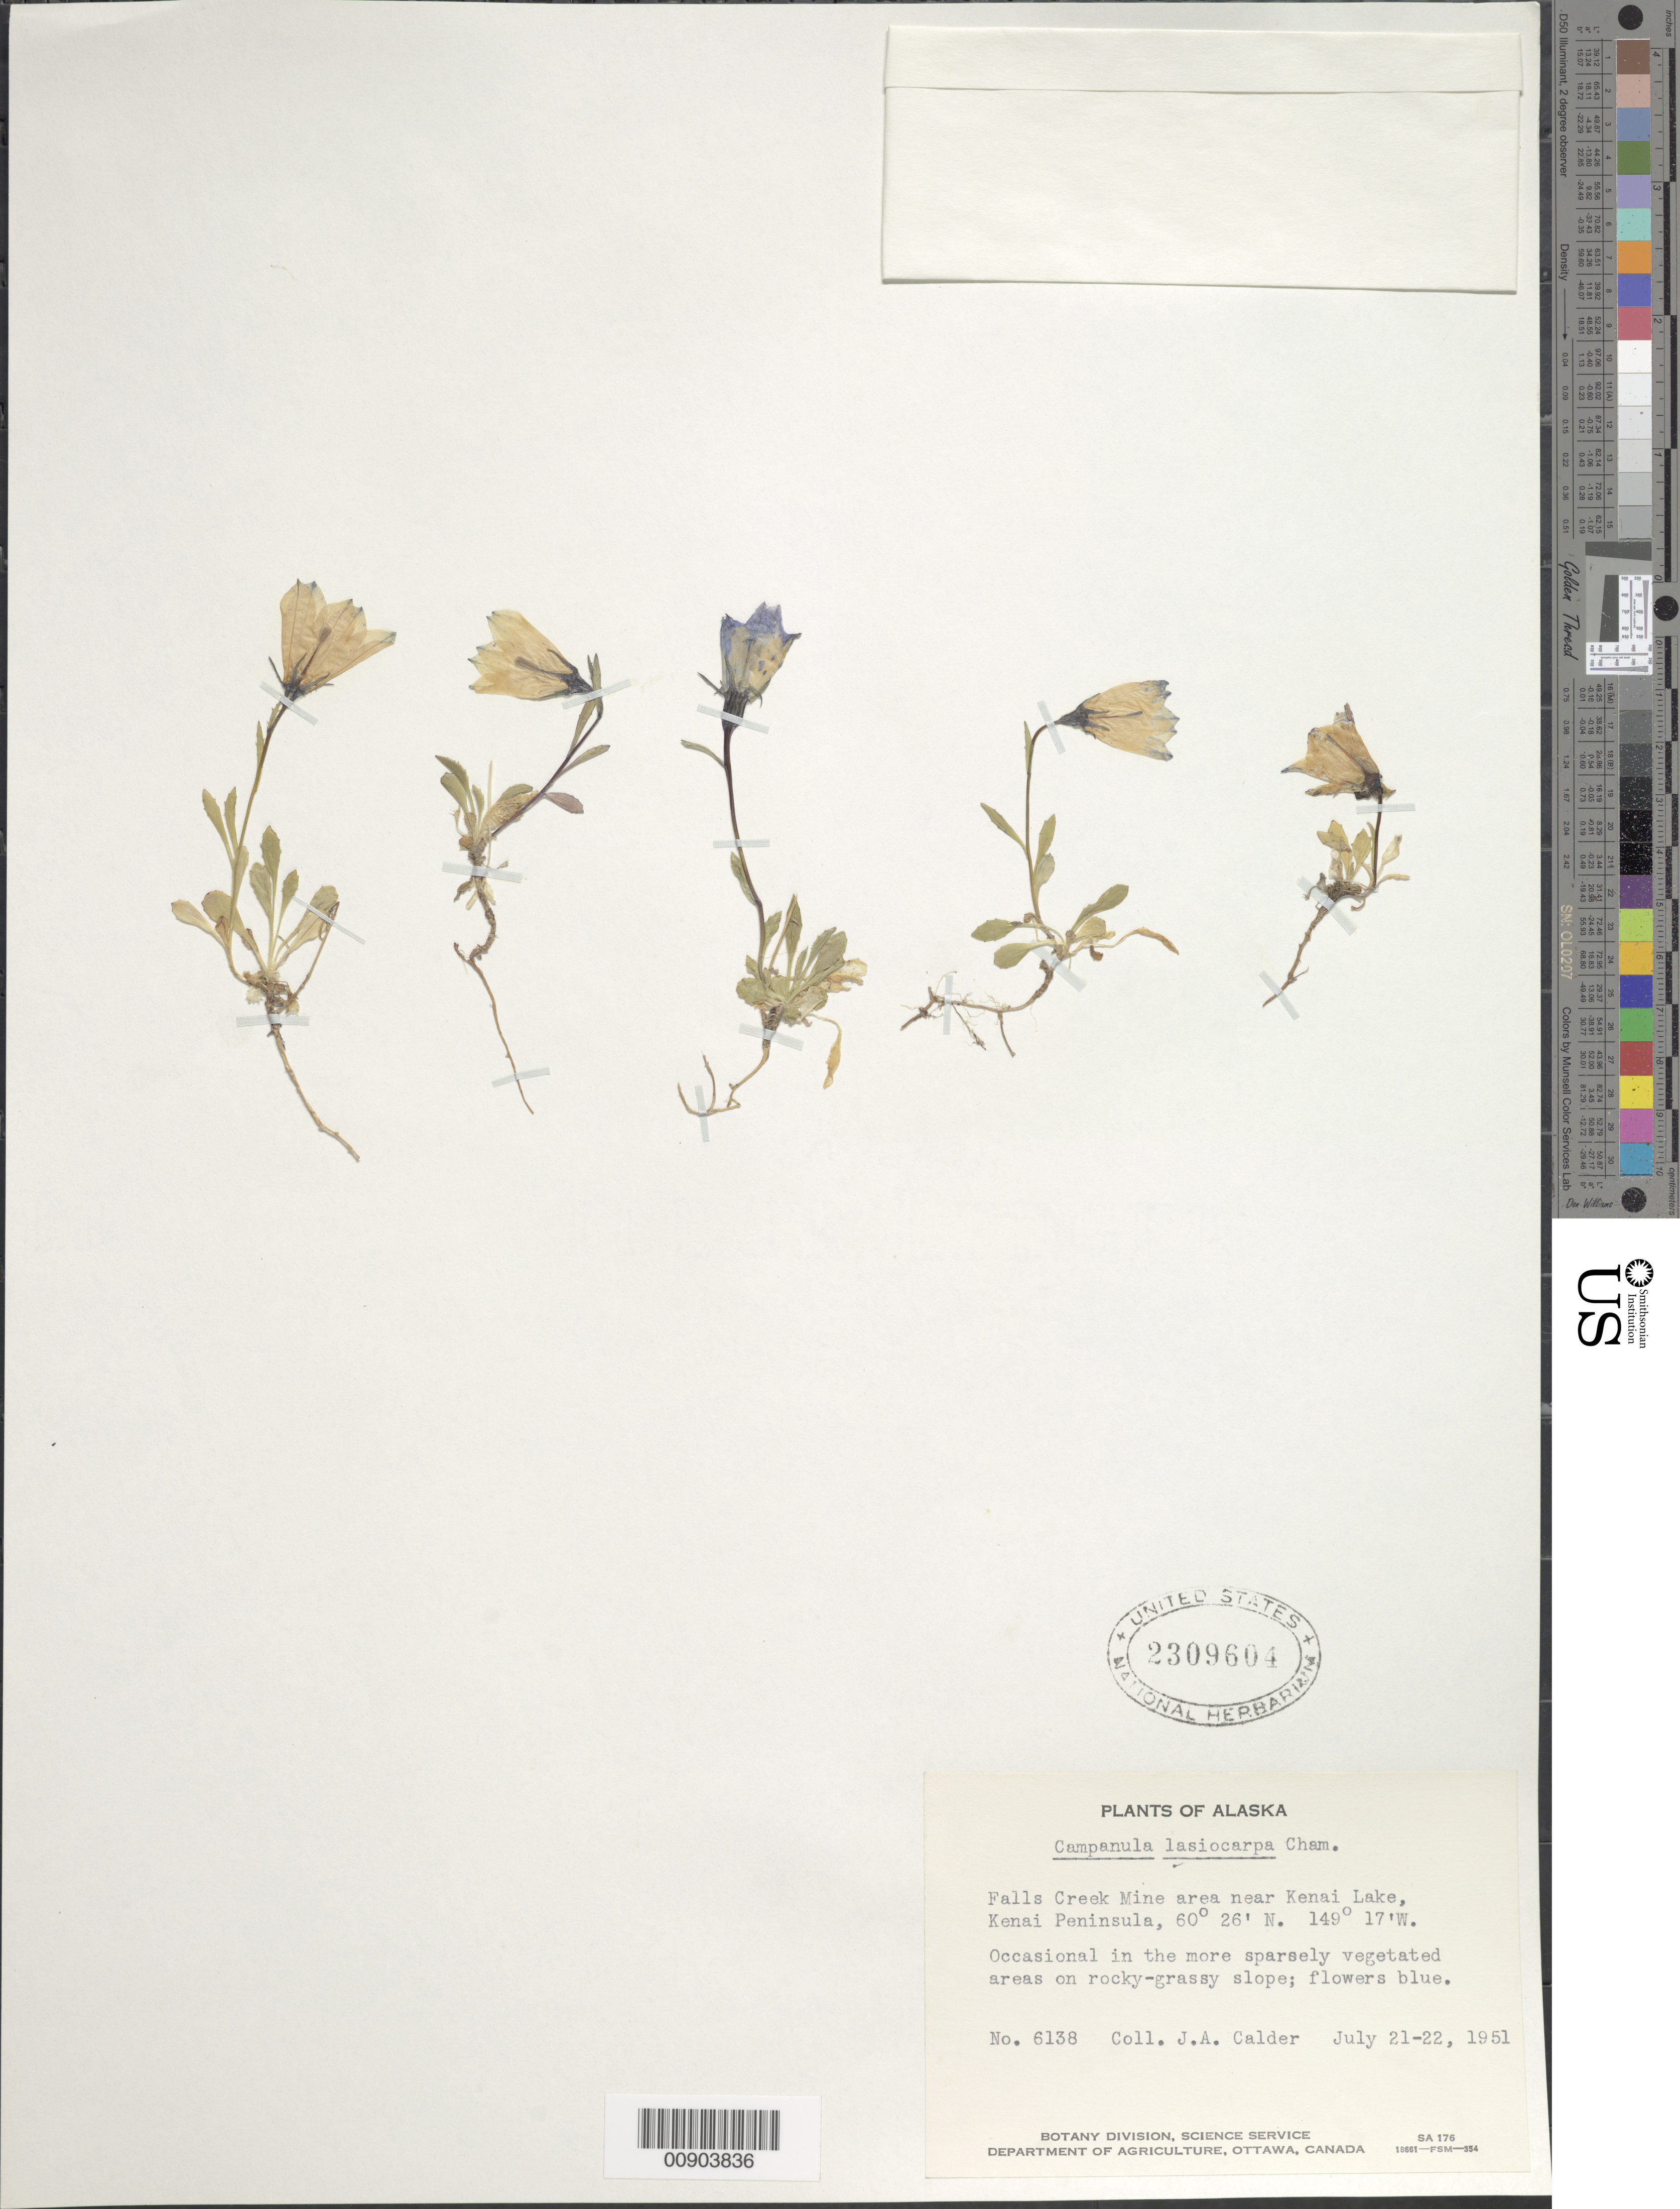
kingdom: Plantae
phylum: Tracheophyta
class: Magnoliopsida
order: Asterales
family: Campanulaceae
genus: Campanula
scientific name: Campanula lasiocarpa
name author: Cham.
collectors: J. A. Calder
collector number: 6138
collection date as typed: July 21 - 22, 1951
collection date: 1951-07-21/1951-07-22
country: United States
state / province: Alaska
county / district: Kenai Peninsula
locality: Falls Creek Mine area near Kenai Lake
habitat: Occasional in the more sparsely vegetated areas on rocky-grassy slope.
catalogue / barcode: US 2309604